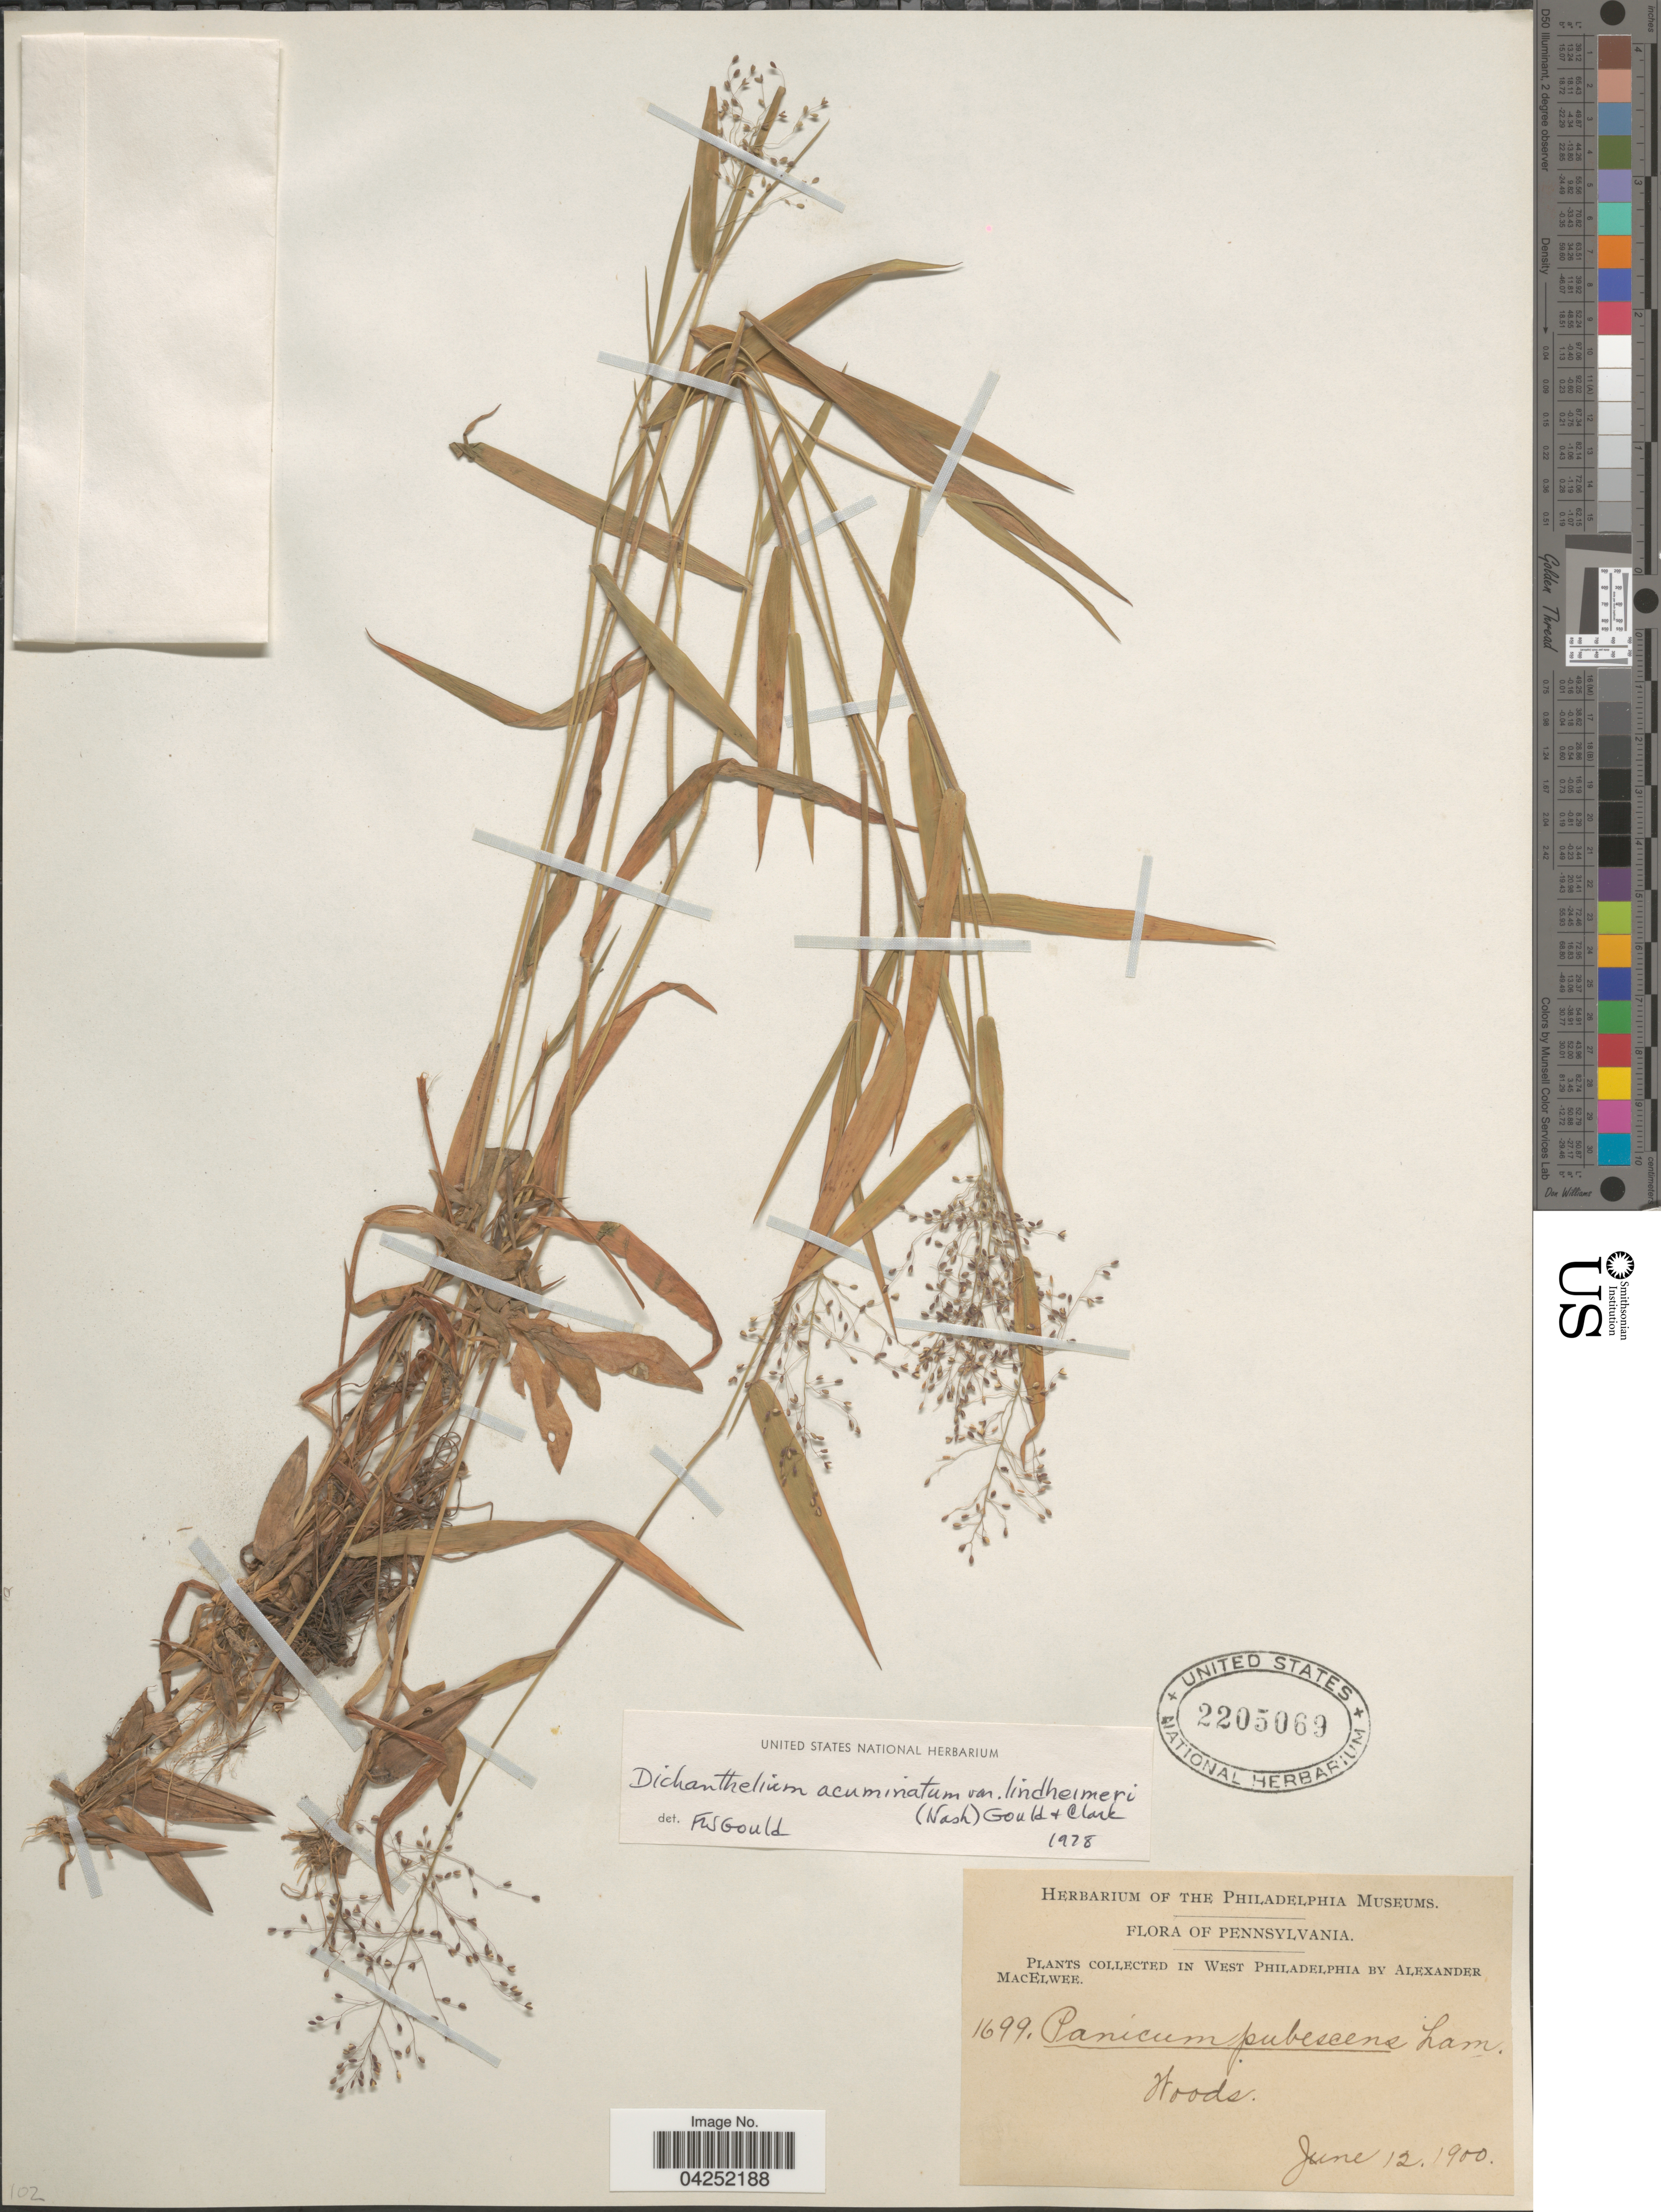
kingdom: Plantae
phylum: Tracheophyta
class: Liliopsida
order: Poales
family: Poaceae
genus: Dichanthelium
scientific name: Dichanthelium acuminatum var. lindheimeri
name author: (Nash) Gould & C.A. Clark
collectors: A. MacElwee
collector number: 1699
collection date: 1900-06-12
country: United States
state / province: Pennsylvania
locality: In West Philadelphia. Woods.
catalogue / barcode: US 2205069